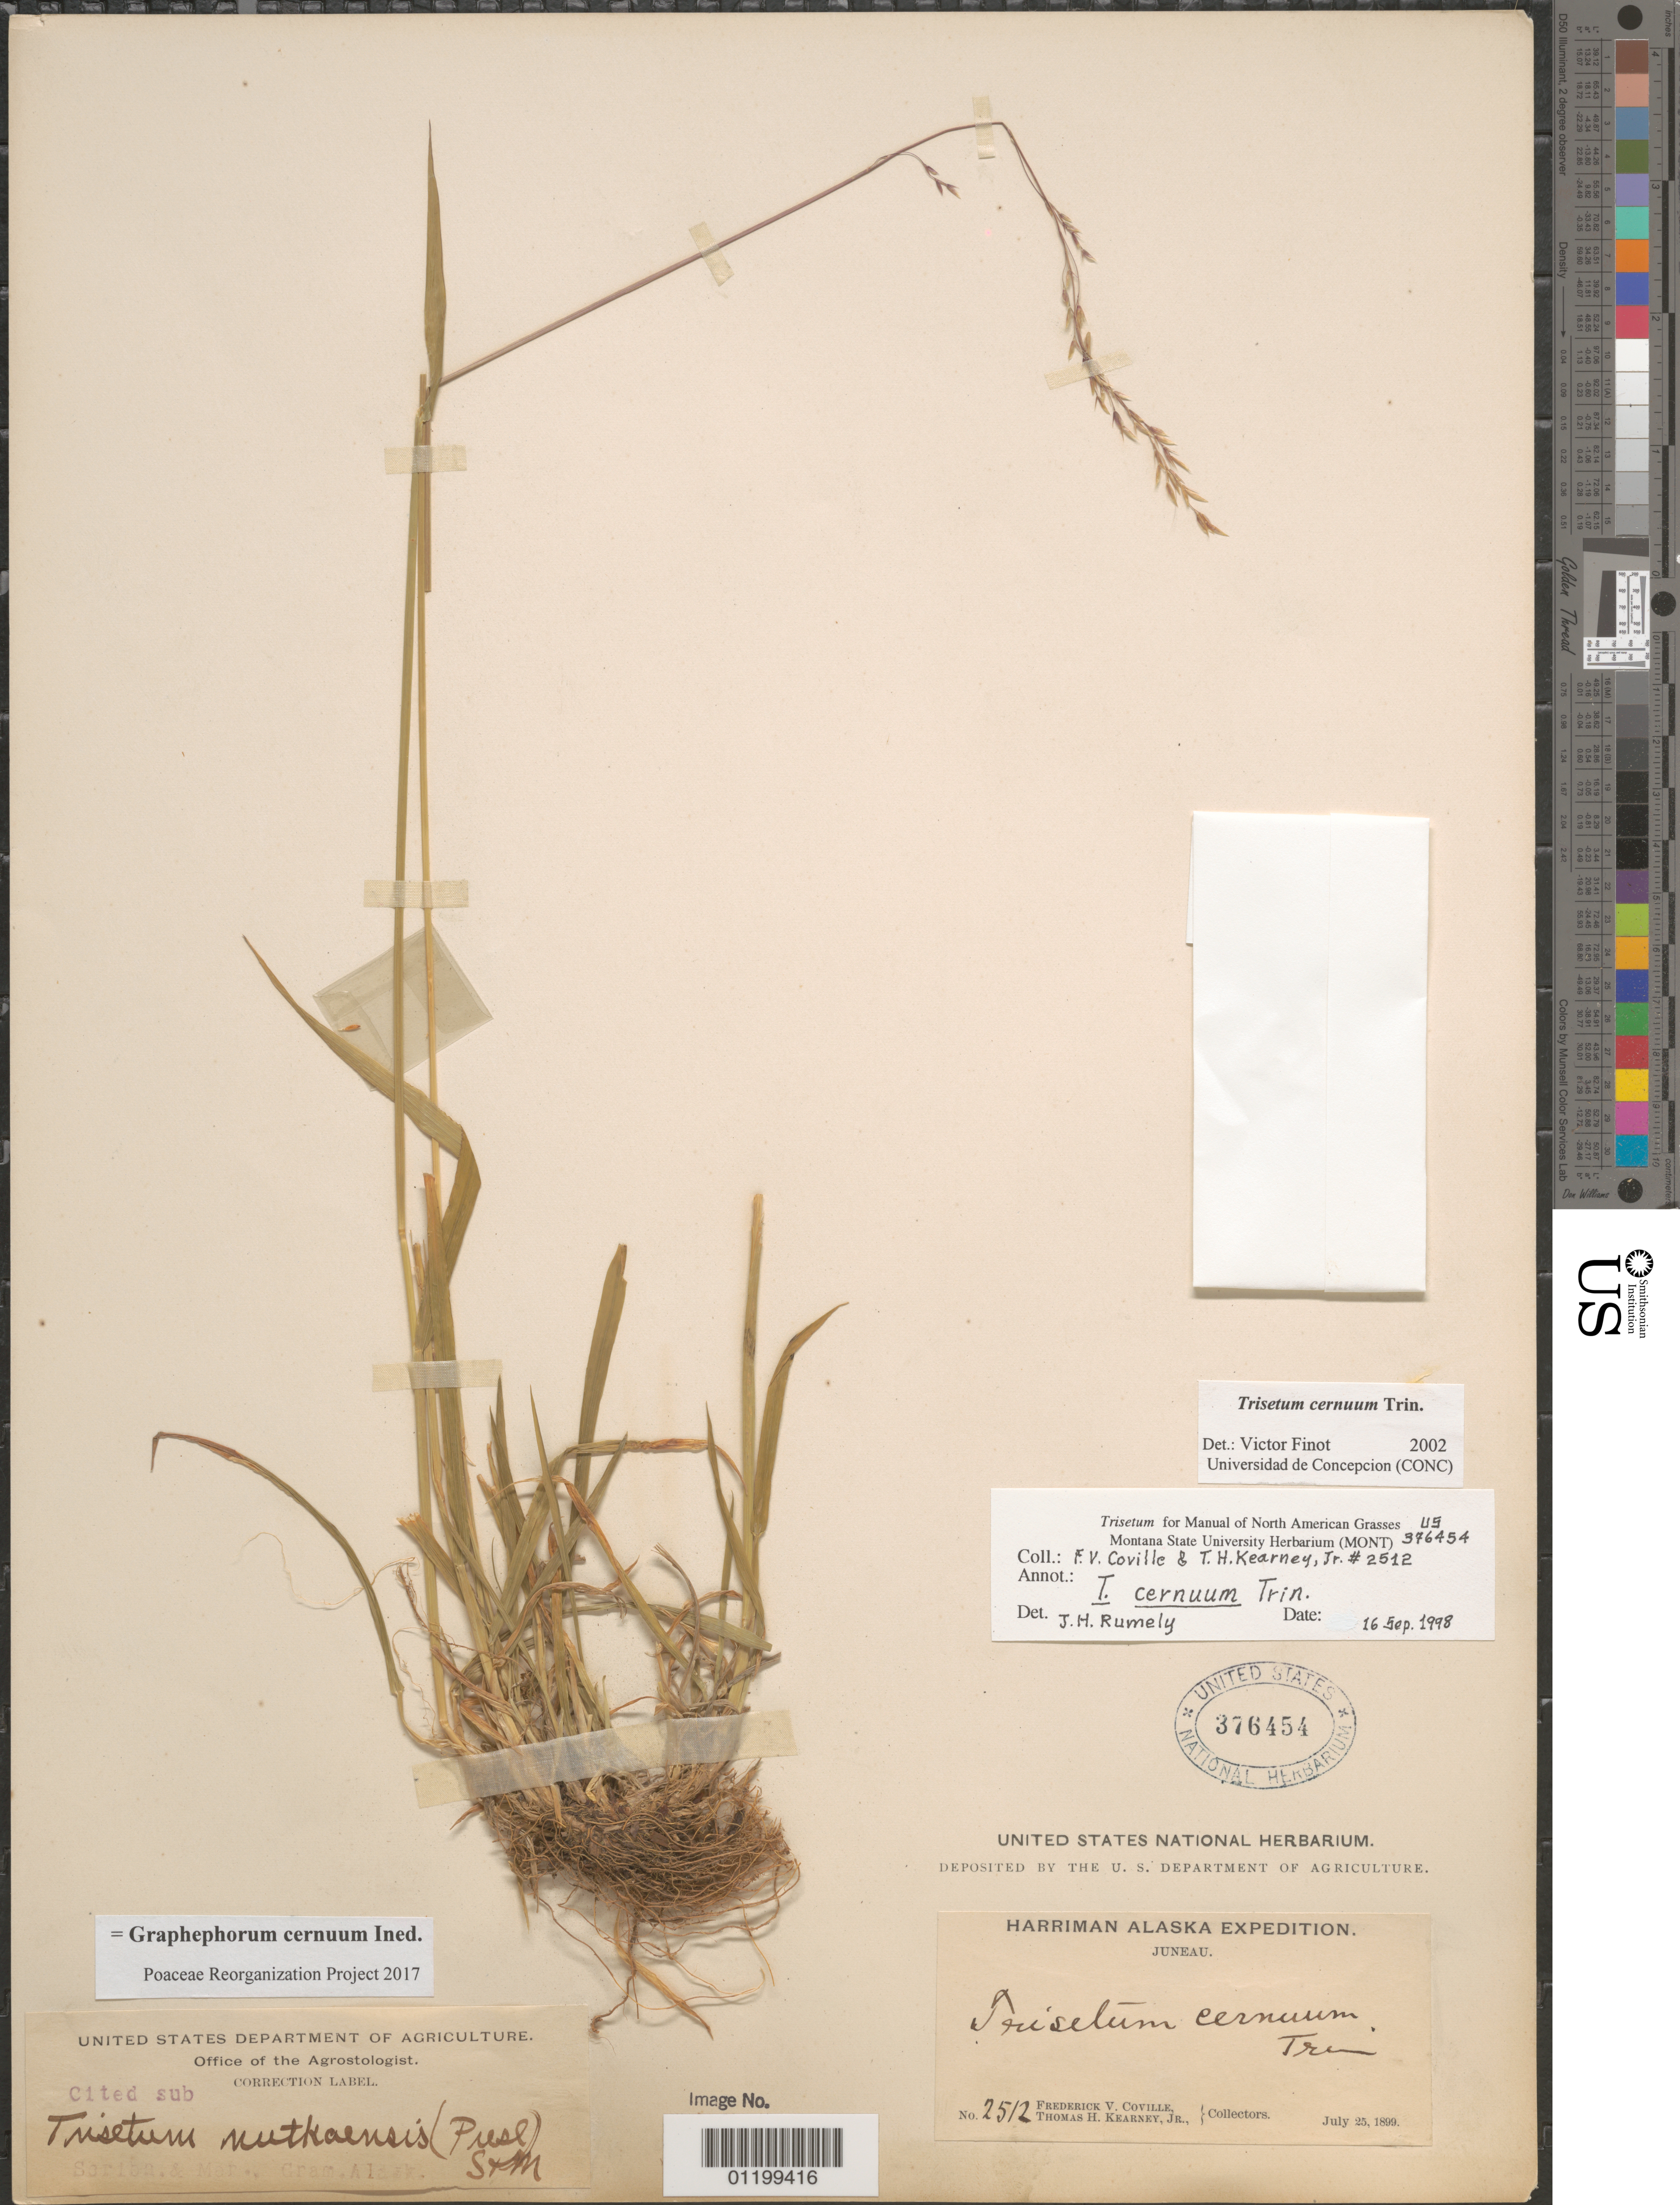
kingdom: Plantae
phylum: Tracheophyta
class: Liliopsida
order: Poales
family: Poaceae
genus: Graphephorum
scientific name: Graphephorum cernuum ined.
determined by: Poaceae Reorganization Project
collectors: F. V. Coville & T. H. Kearney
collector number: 2512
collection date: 1899-07-25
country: United States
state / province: Alaska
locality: Juneau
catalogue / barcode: US 376454